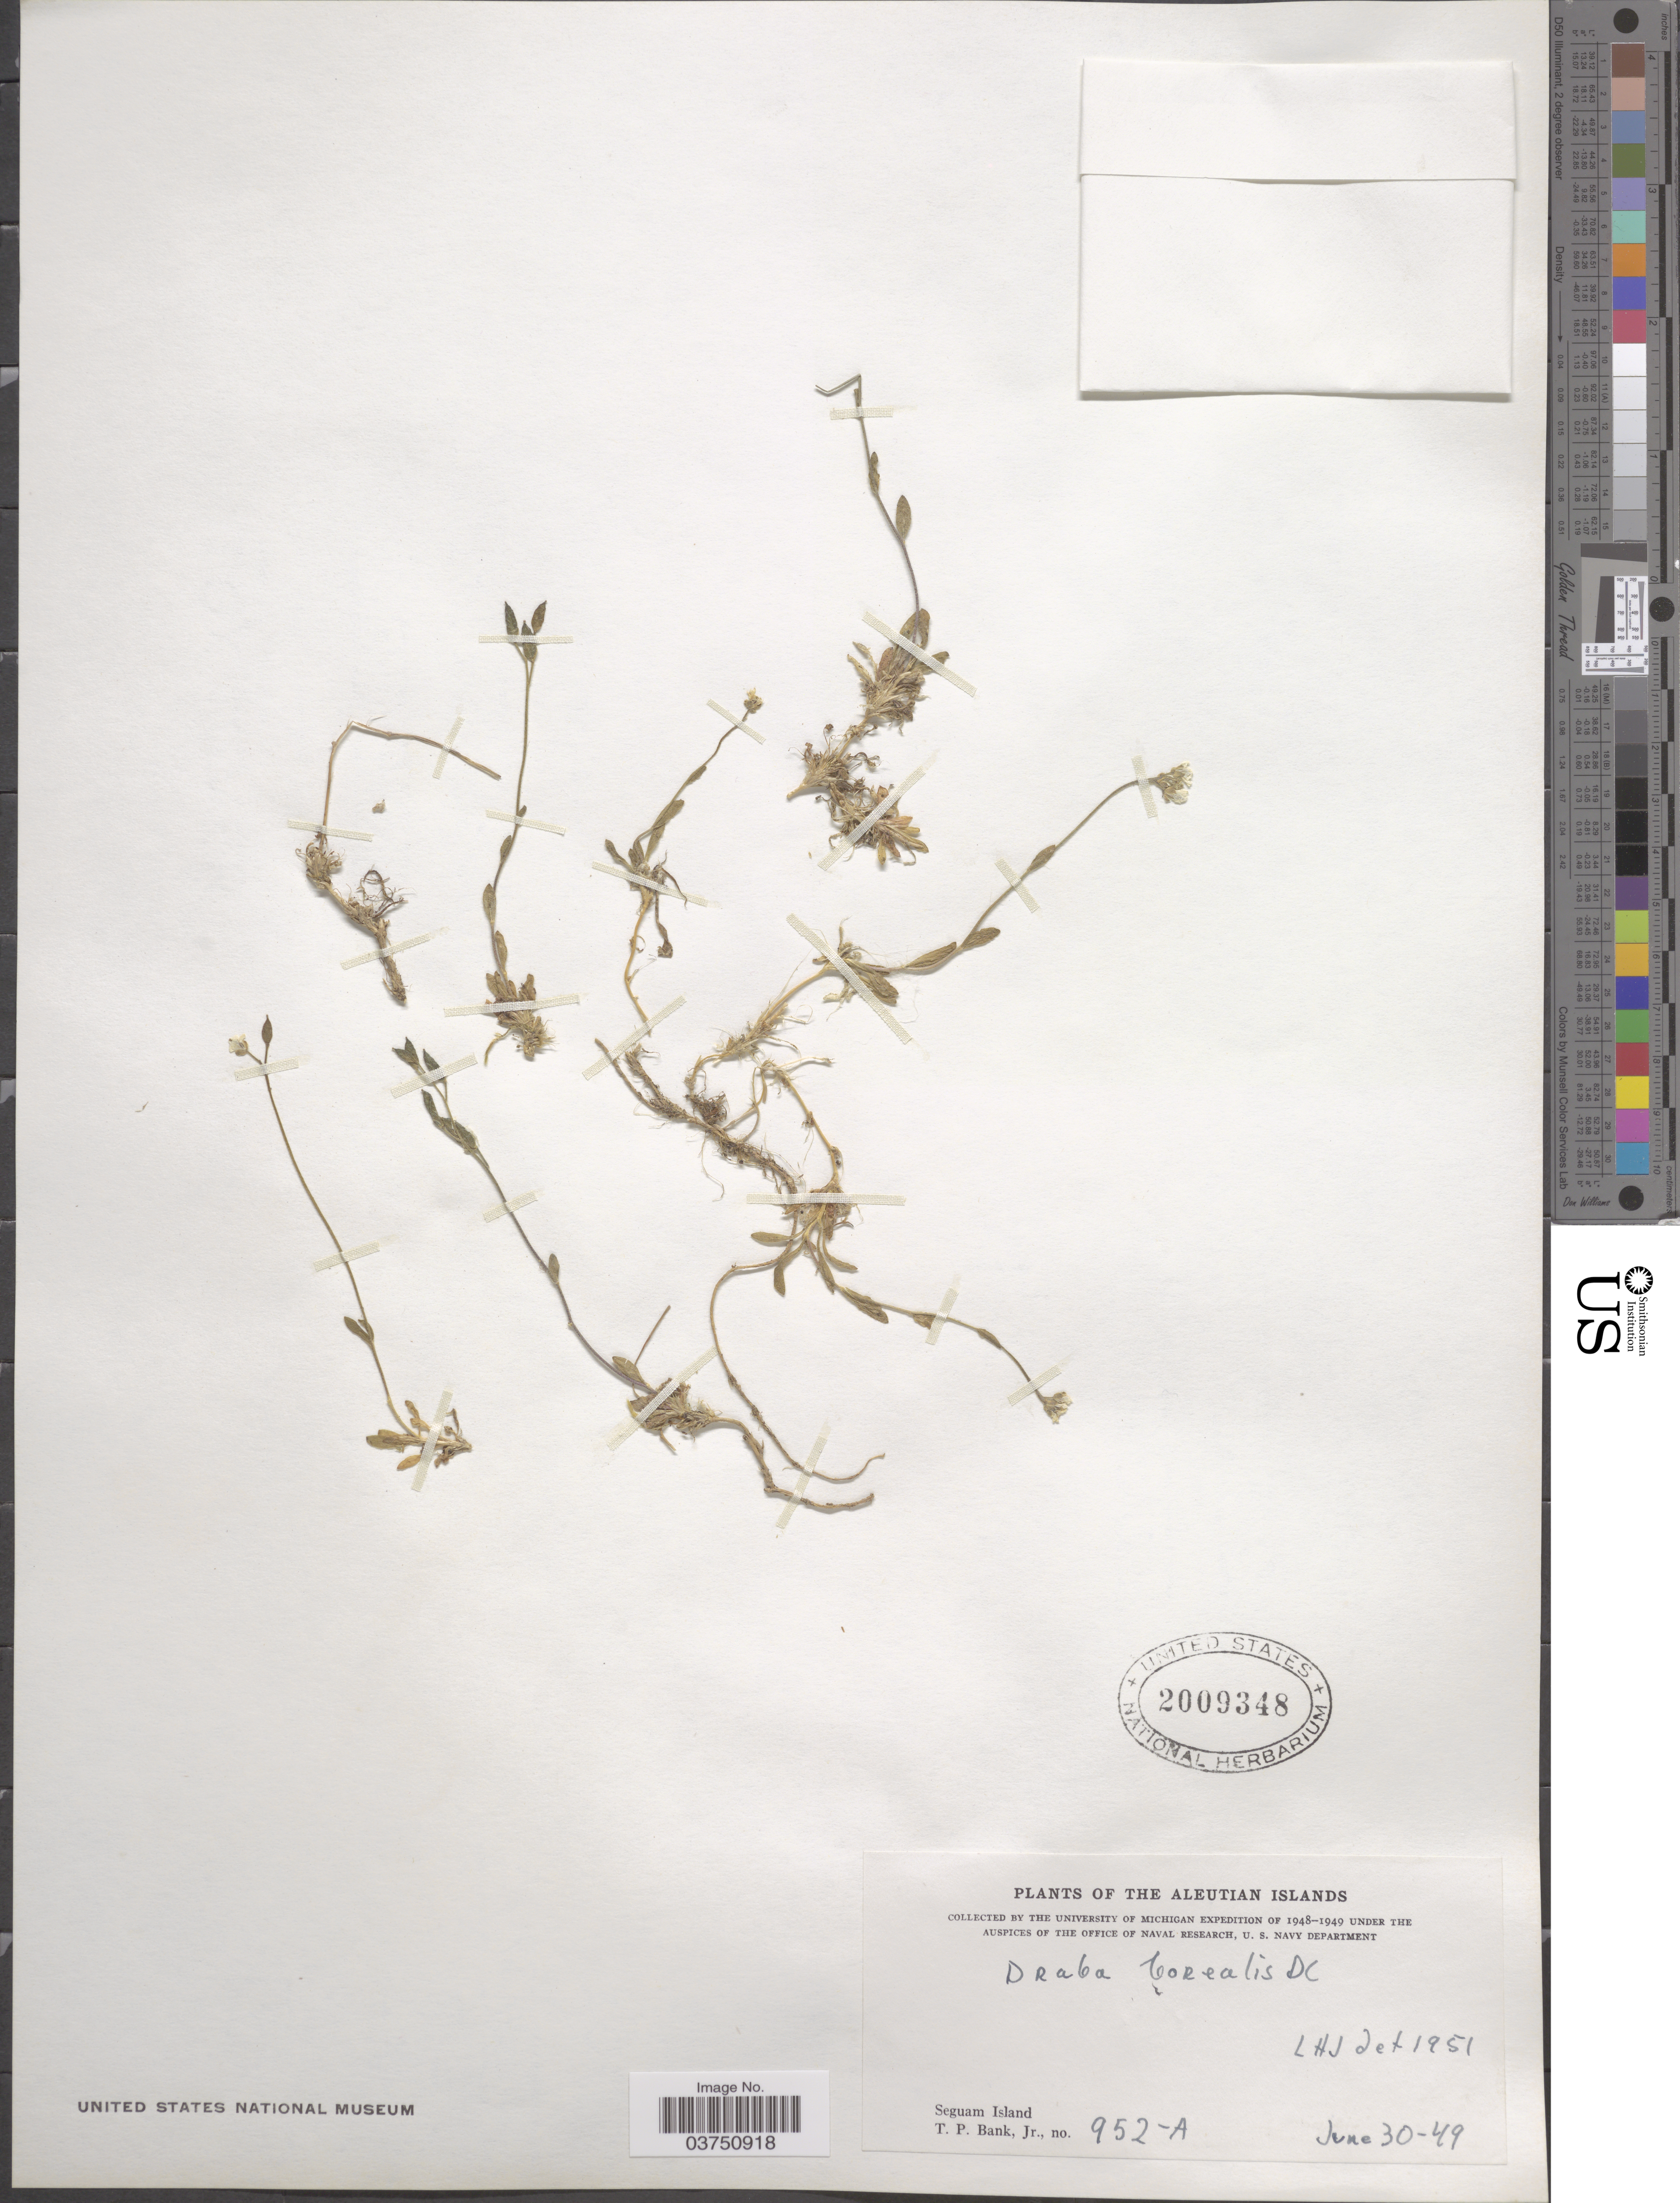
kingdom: Plantae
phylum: Tracheophyta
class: Magnoliopsida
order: Brassicales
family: Brassicaceae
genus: Draba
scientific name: Draba borealis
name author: DC.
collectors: T. Bank Jr.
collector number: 952-A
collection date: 1949-06-30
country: United States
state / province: Alaska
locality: The Aleutian Islands. Seguam Island.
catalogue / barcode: US 2009348